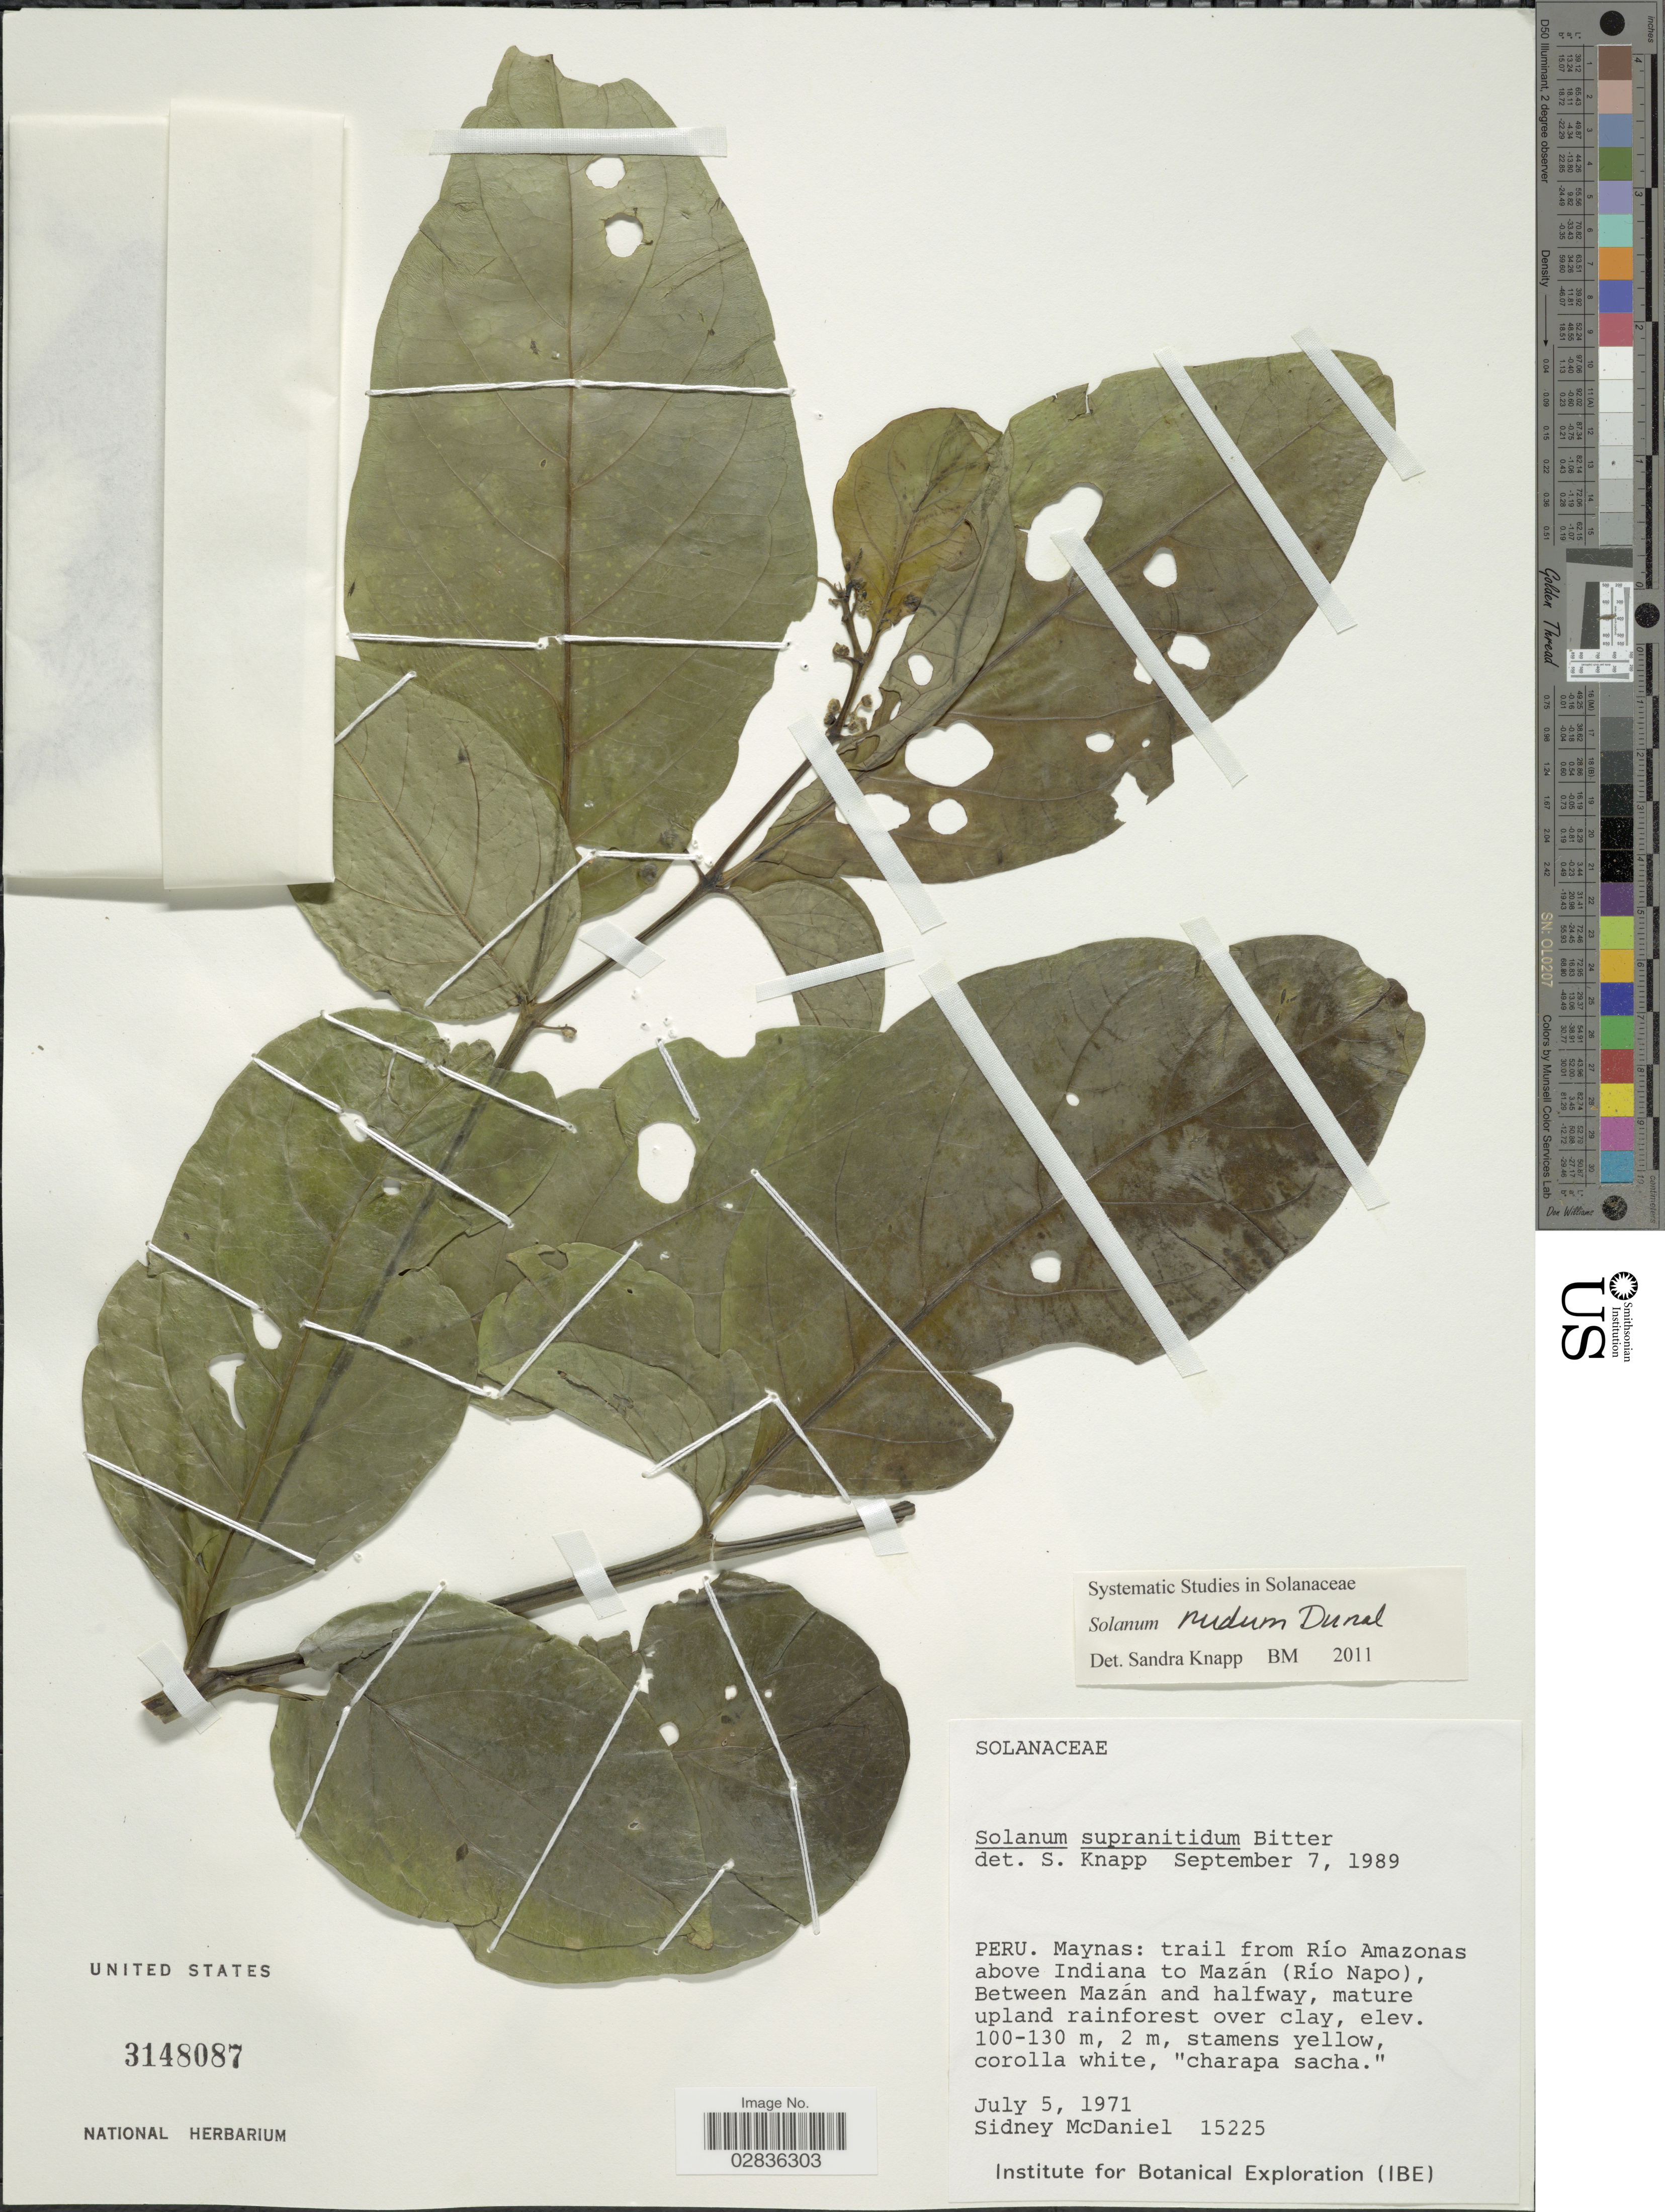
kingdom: Plantae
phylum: Tracheophyta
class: Magnoliopsida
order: Solanales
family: Solanaceae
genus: Solanum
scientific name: Solanum nudum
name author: Dunal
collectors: S. McDaniel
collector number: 15225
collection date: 1971-07-05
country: Peru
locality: Maynas: trail from Río Amazonas above Indiana to Mazán (Río Napo), Between Mazán and halfway, mature upland rainforest over clay.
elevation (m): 100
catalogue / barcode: US 3148087